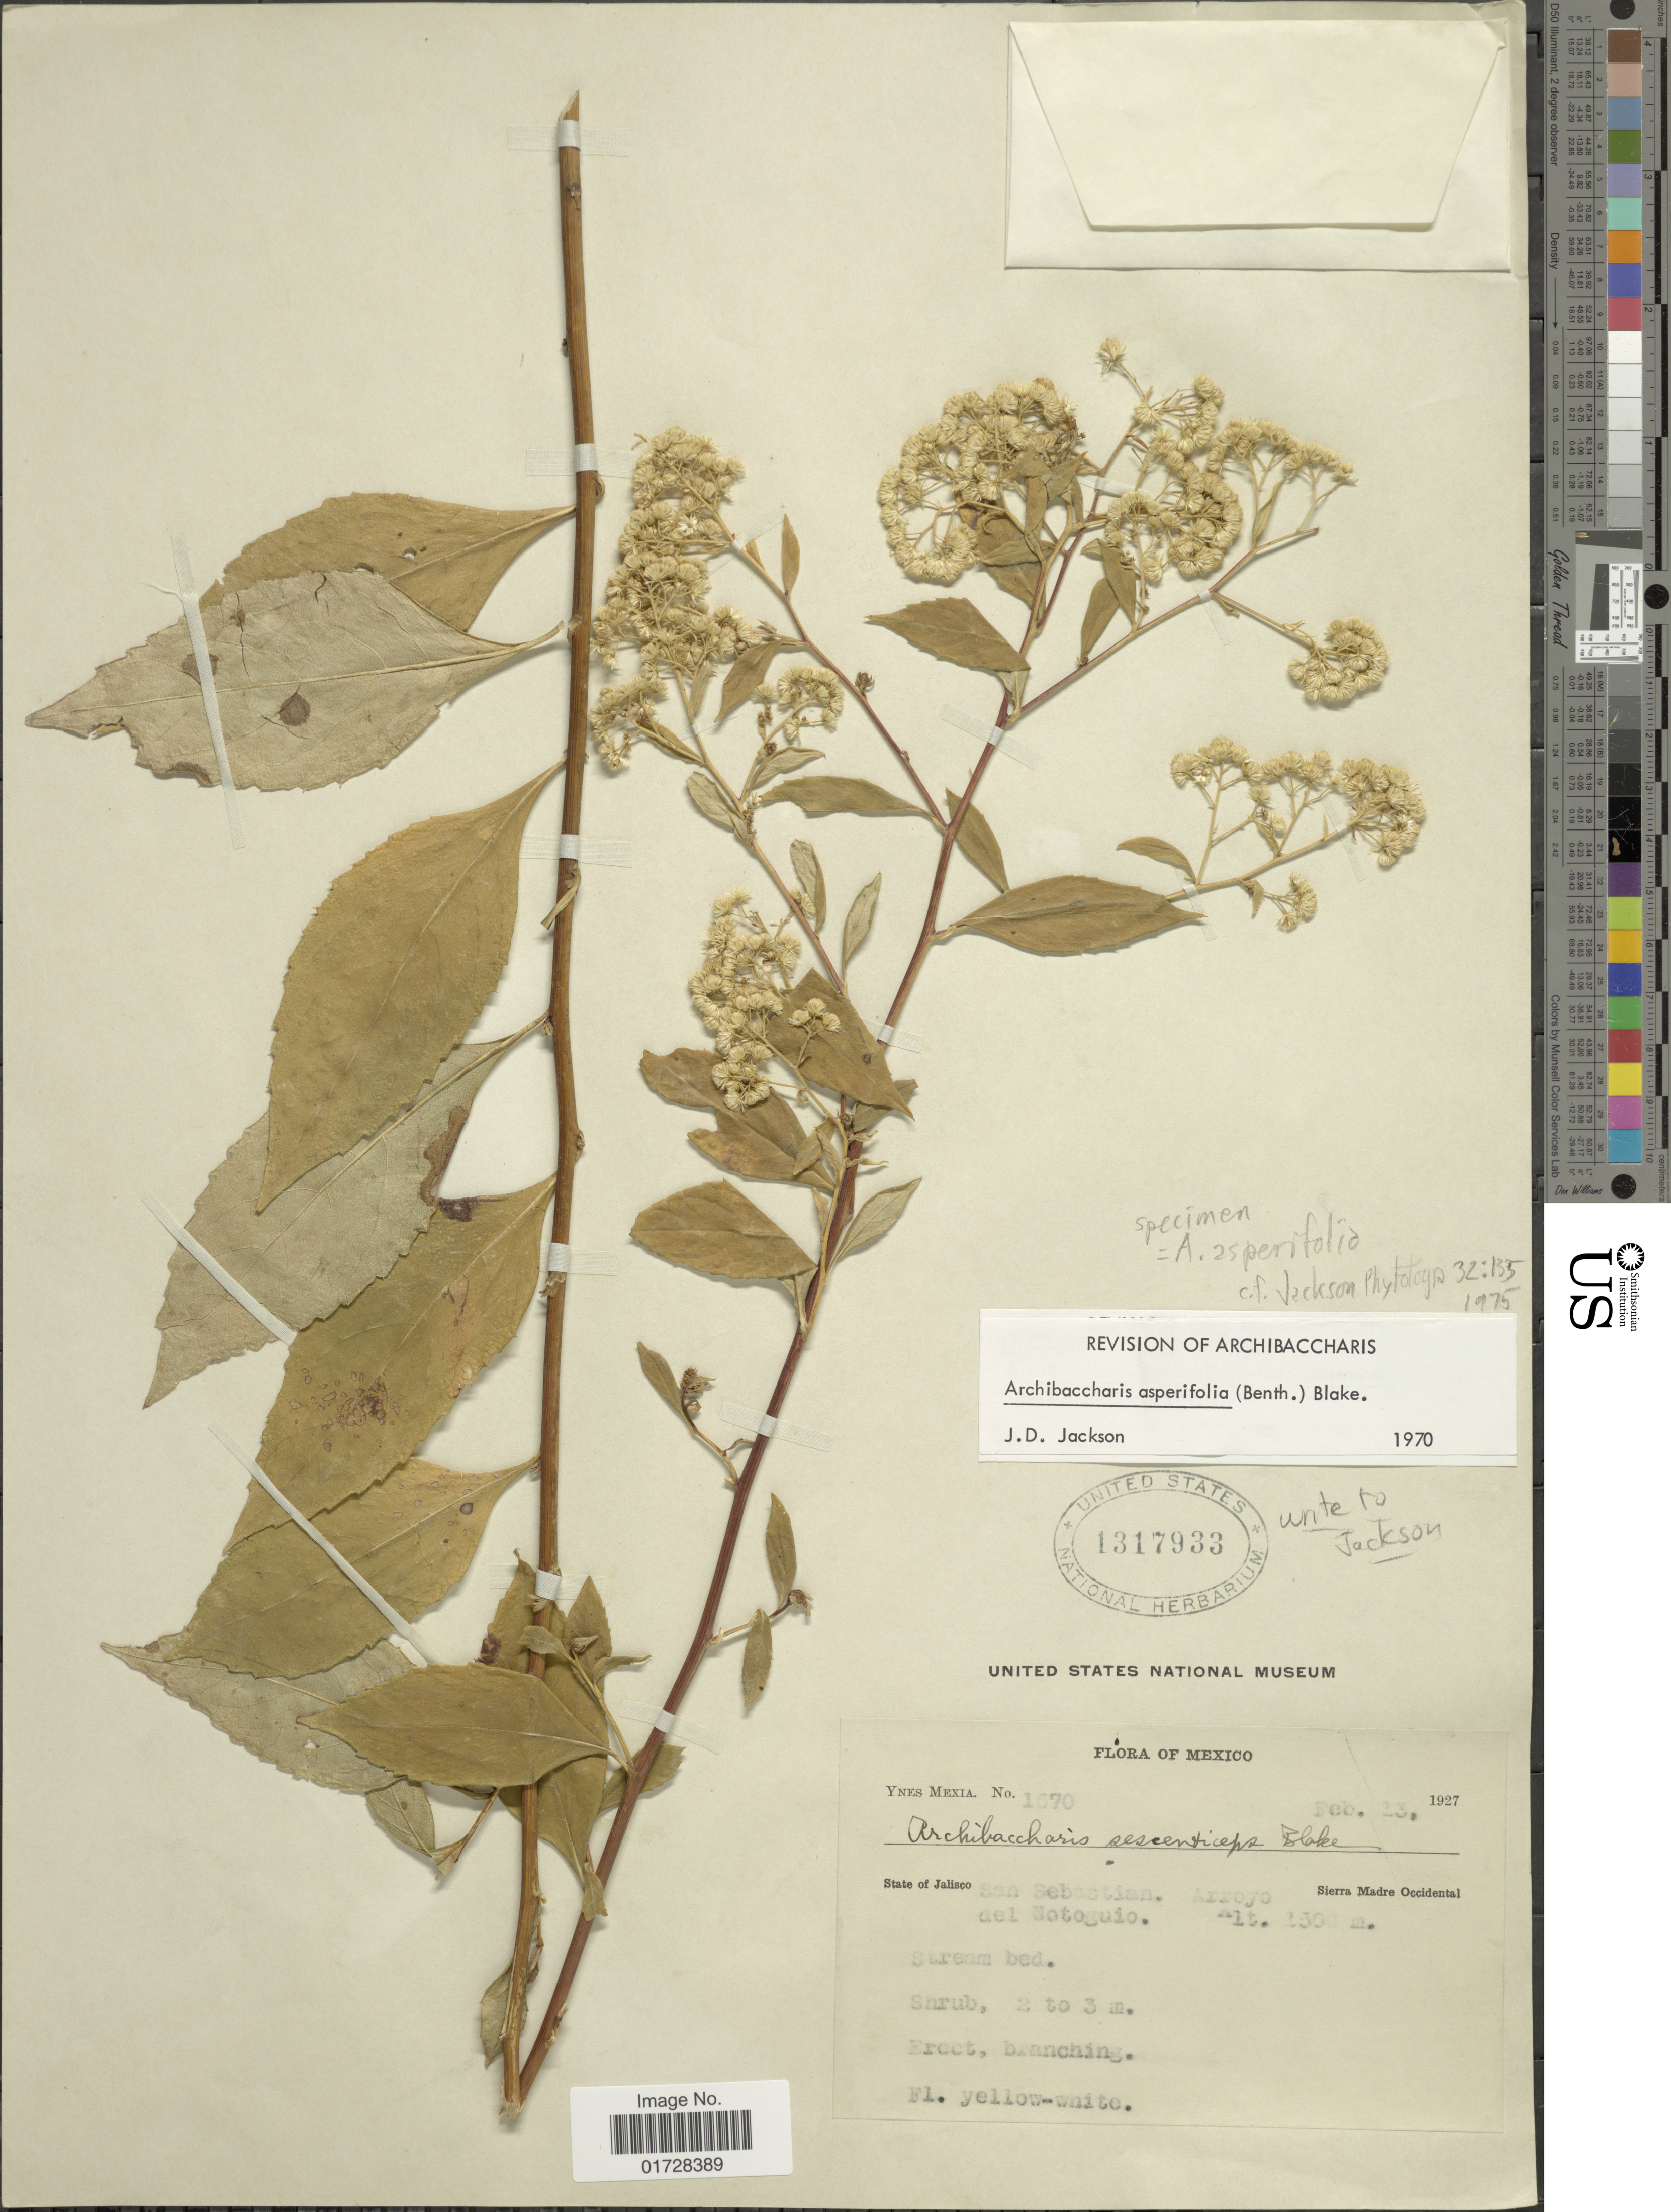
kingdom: Plantae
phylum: Tracheophyta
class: Magnoliopsida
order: Asterales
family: Asteraceae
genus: Archibaccharis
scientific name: Archibaccharis asperifolia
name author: (Benth.) S.F. Blake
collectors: Y. Mexia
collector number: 1670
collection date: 1927-02-13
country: Mexico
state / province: Jalisco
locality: San Sebastian, Arroyo del Notoguio, Sierra Madre Occidental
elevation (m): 1500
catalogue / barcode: US 1317933